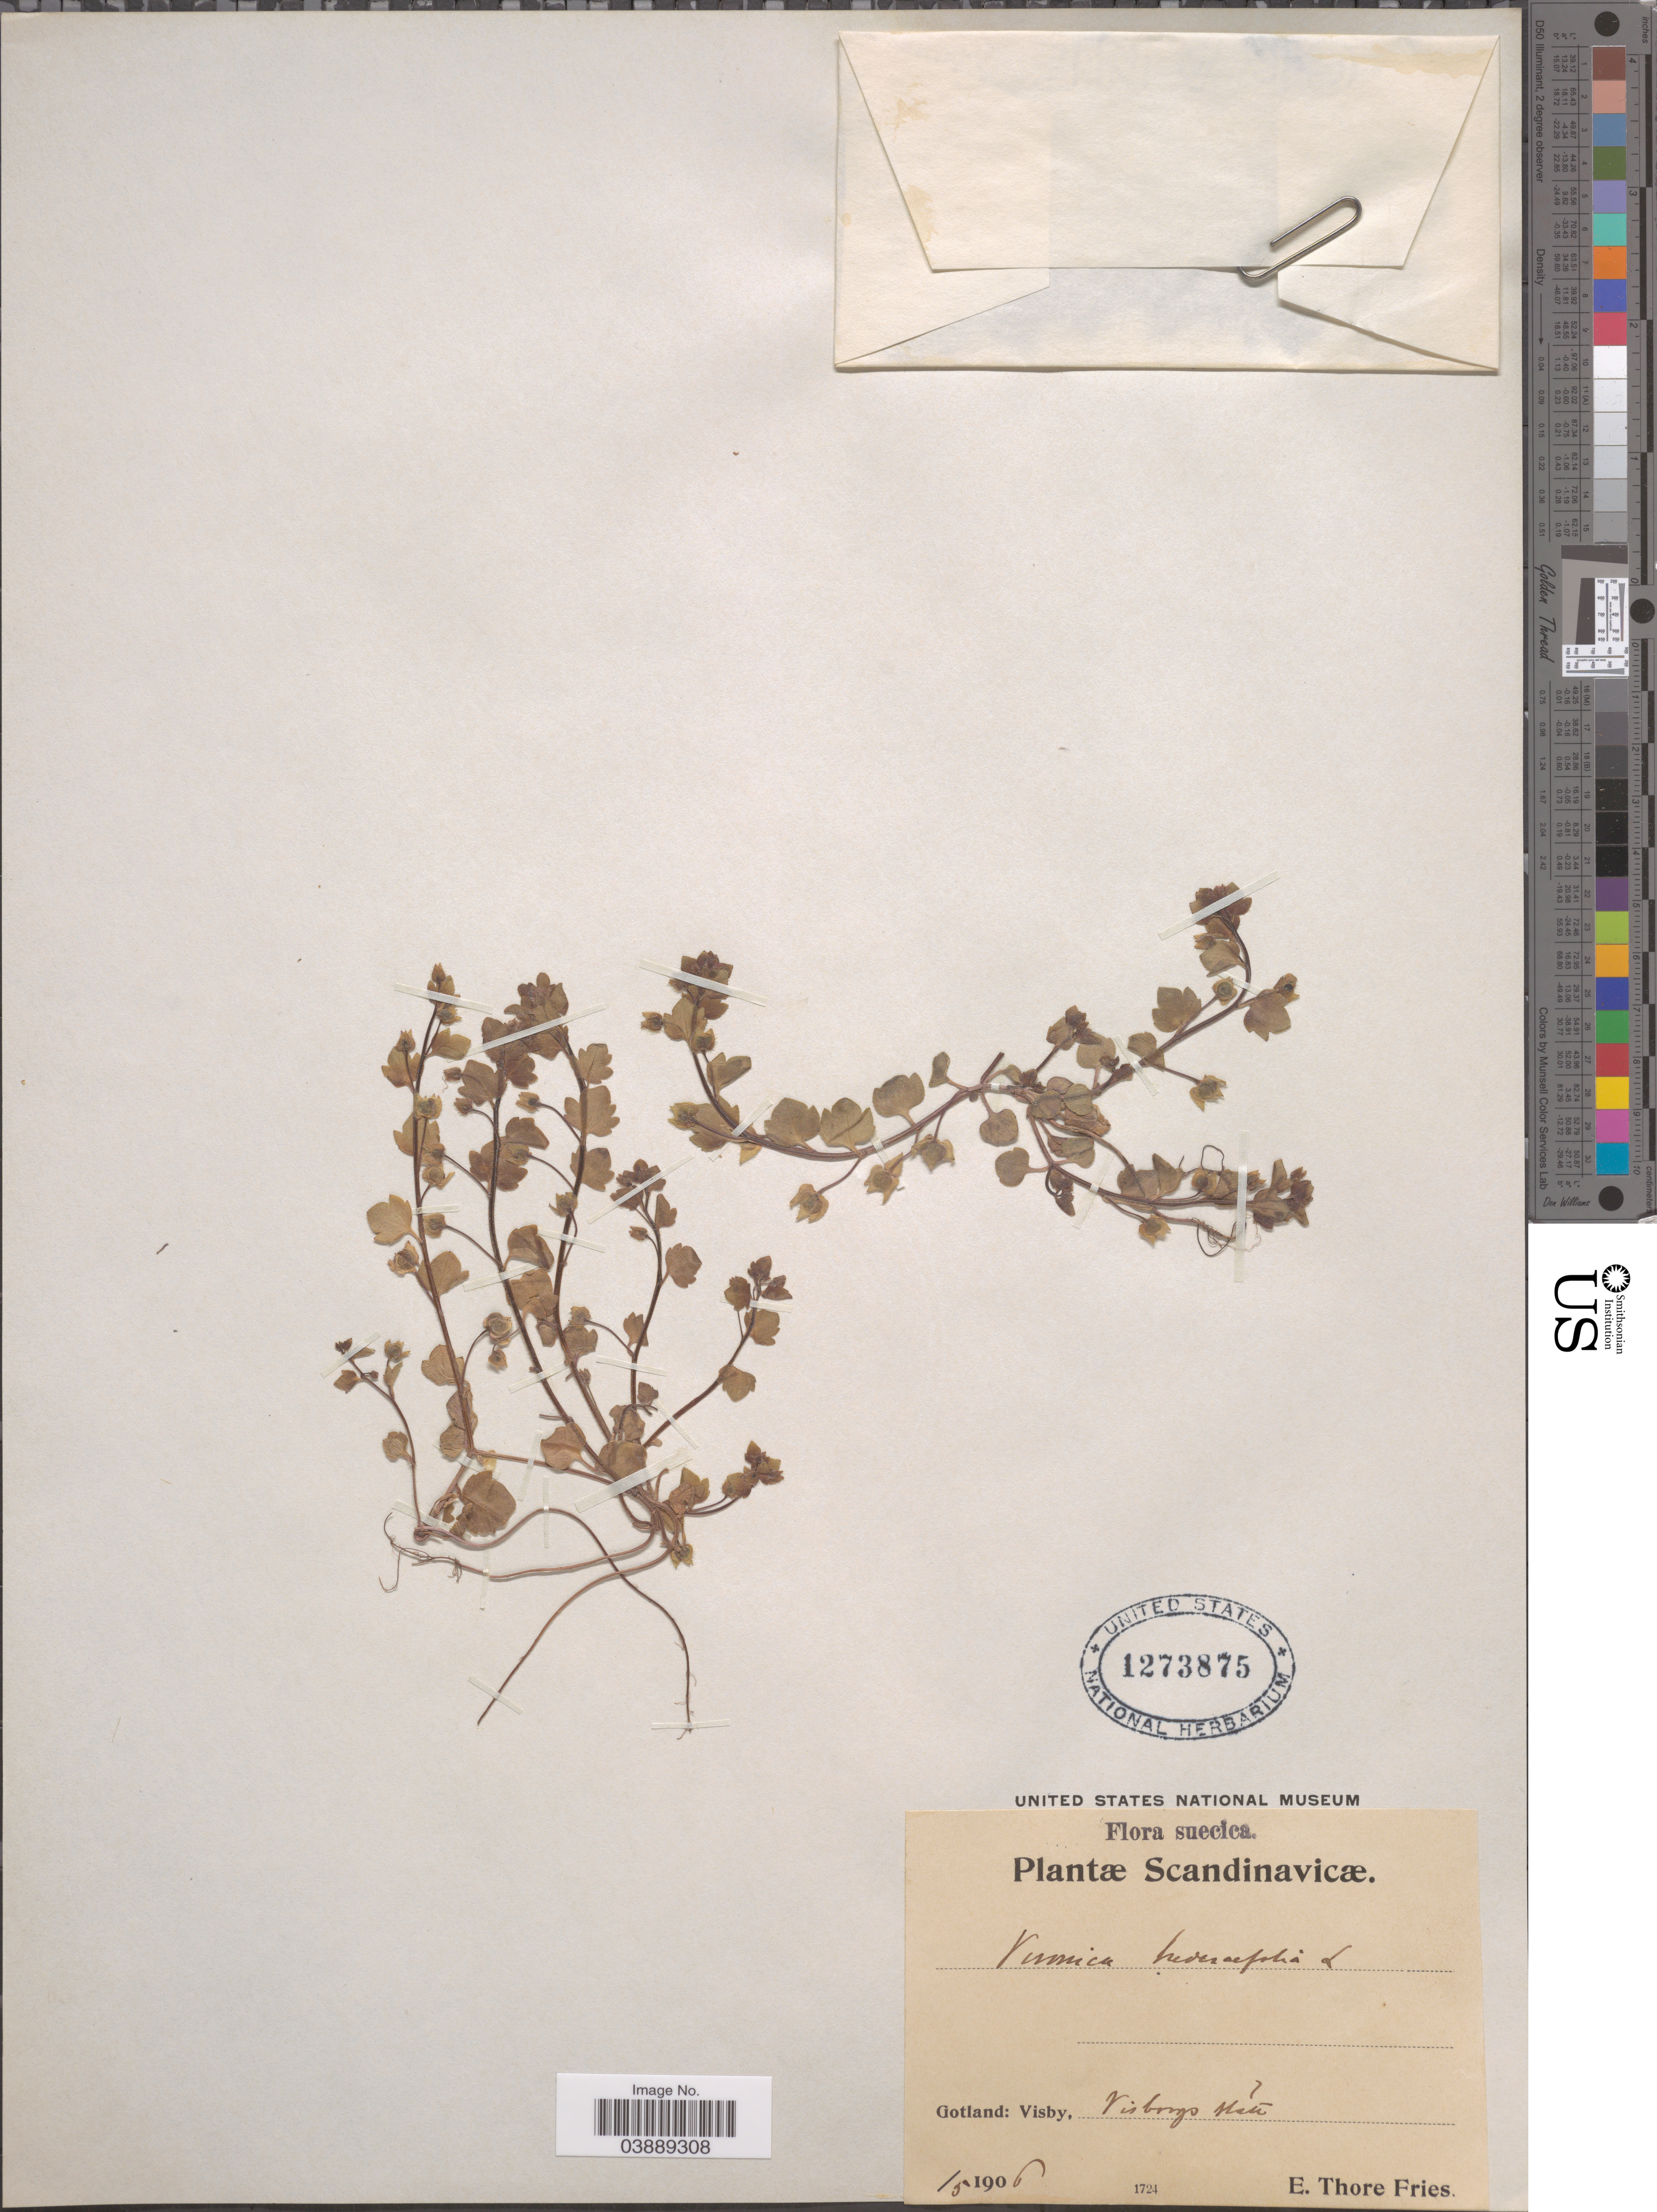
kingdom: Plantae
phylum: Tracheophyta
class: Magnoliopsida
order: Lamiales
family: Plantaginaceae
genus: Veronica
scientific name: Veronica hederifolia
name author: L.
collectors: E. Fries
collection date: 1906-05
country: Sweden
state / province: Gotland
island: Gotland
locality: Scandinavicæ. Gotland: Visby, Visborgo Nsú.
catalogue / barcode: US 1273875